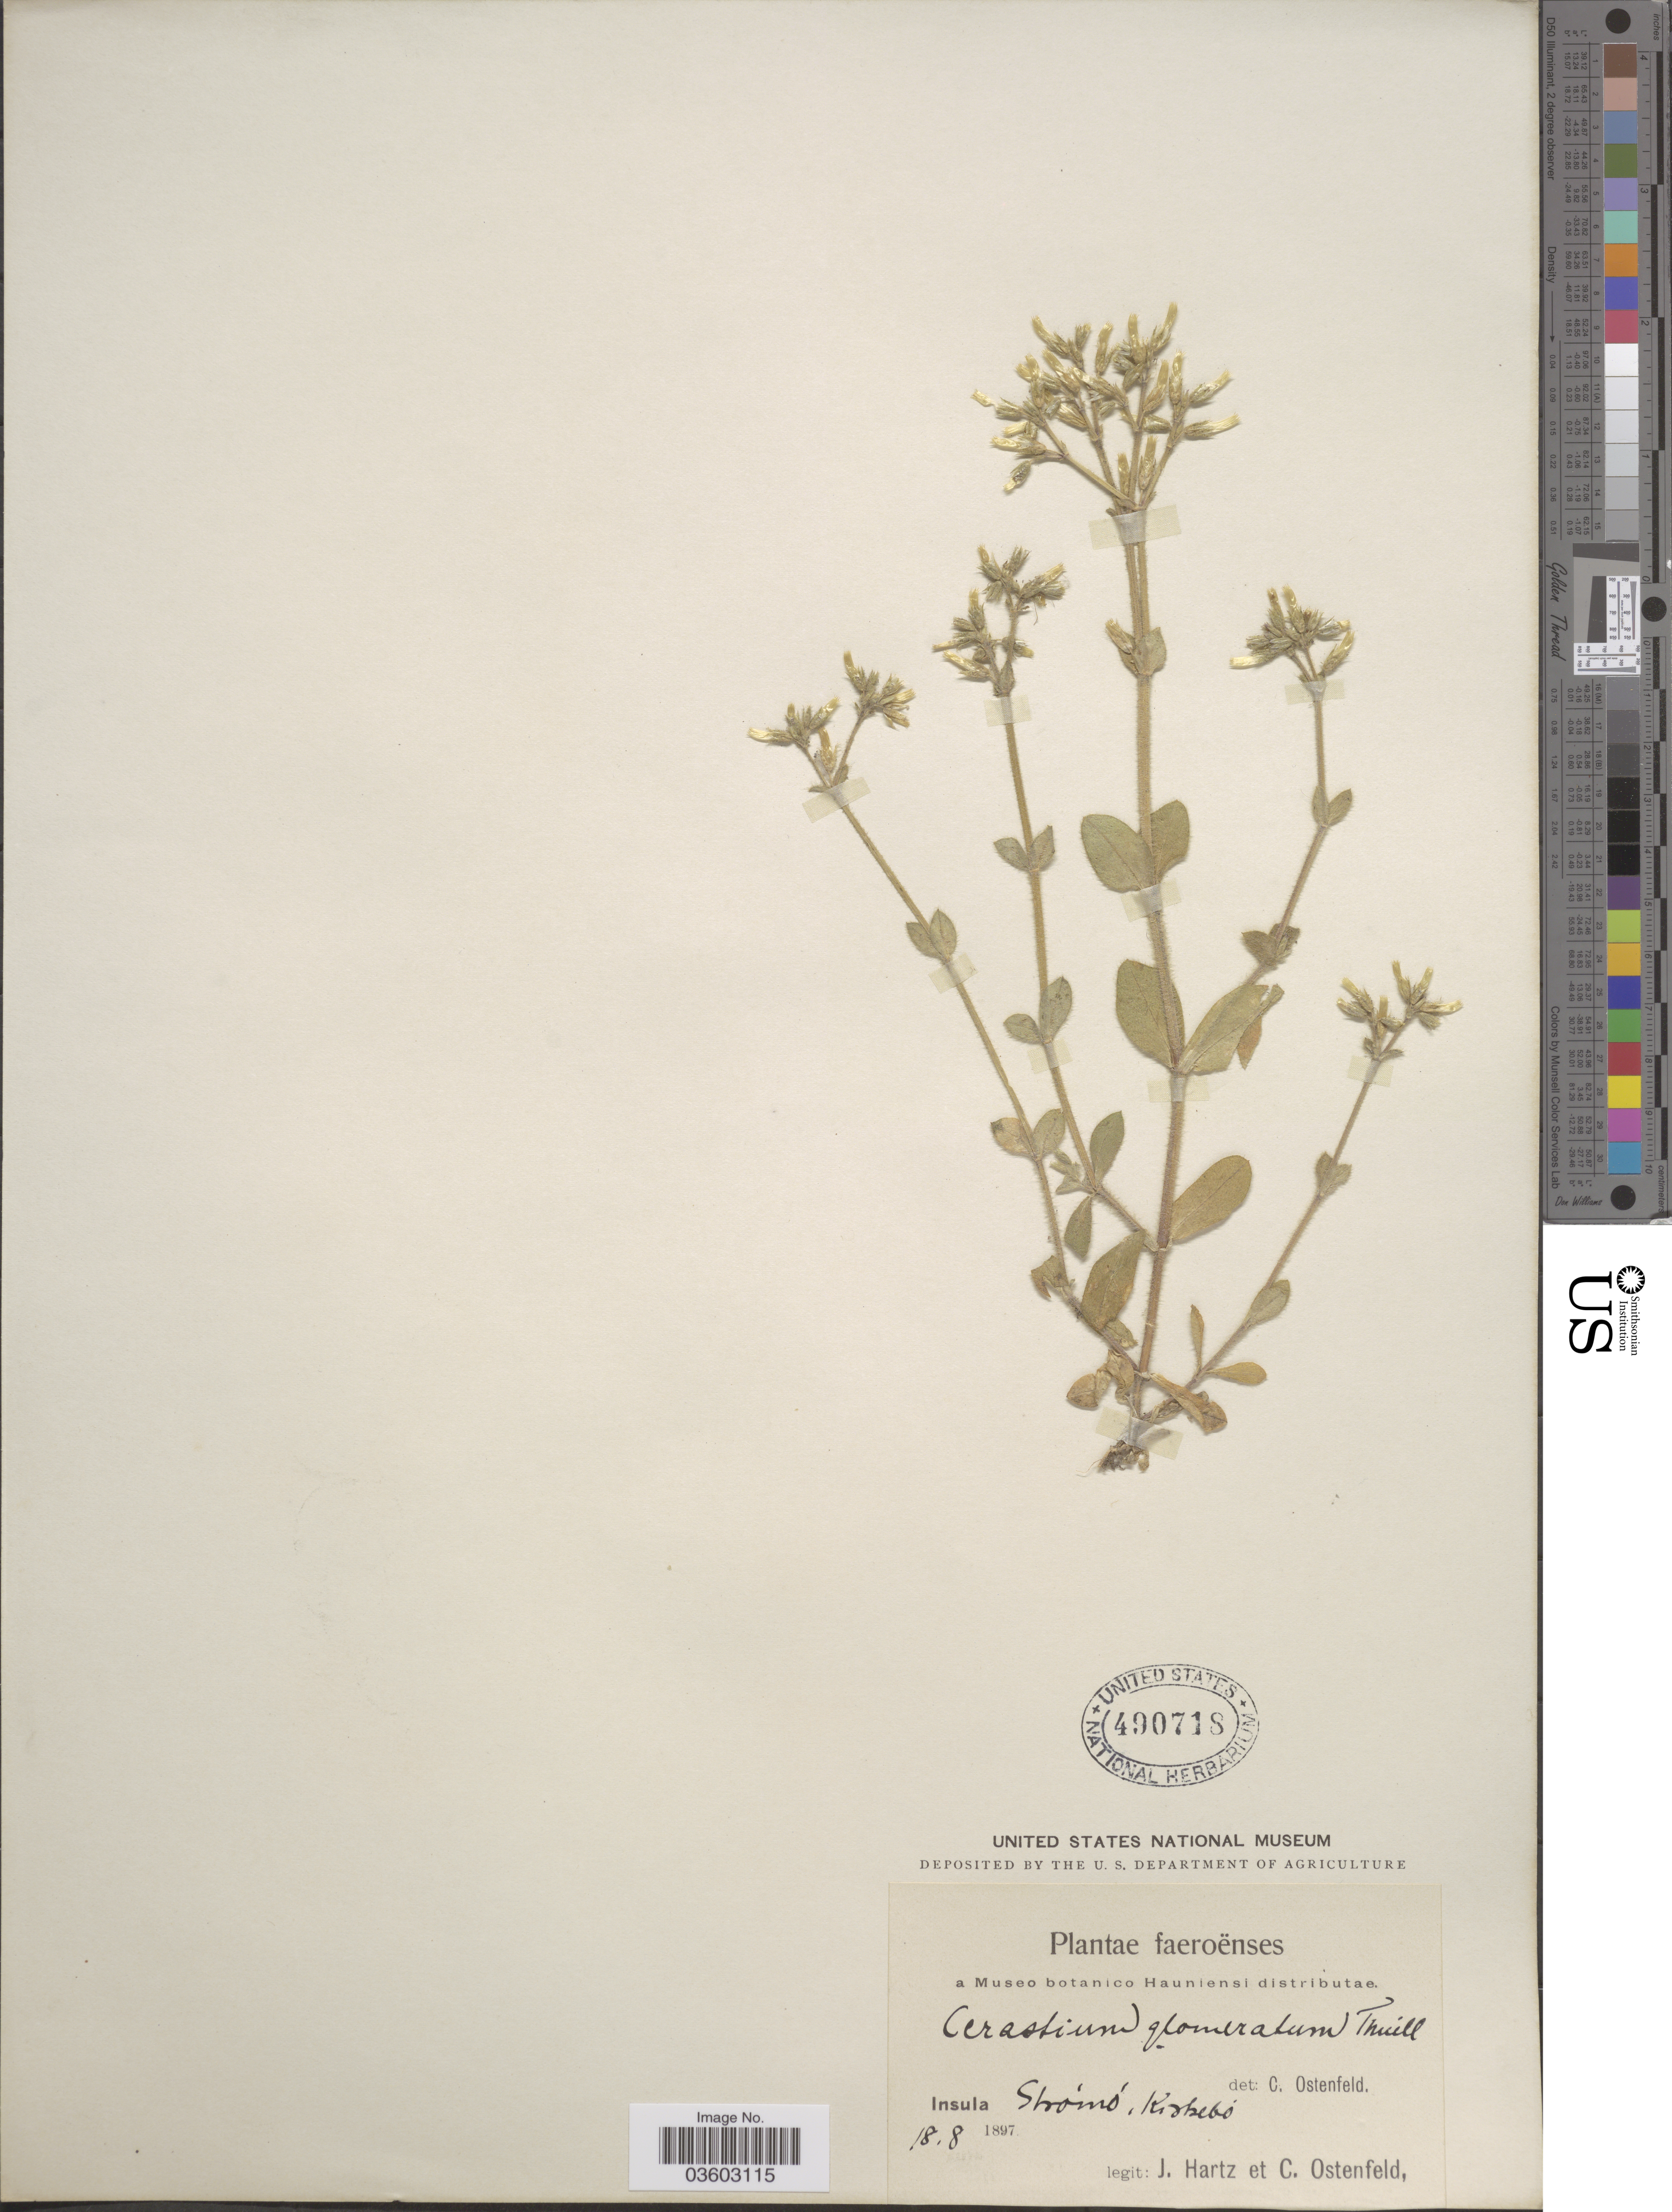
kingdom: Plantae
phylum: Tracheophyta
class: Magnoliopsida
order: Caryophyllales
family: Caryophyllaceae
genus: Cerastium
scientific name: Cerastium glomeratum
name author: Thuill.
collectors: J. Hartz & C. Ostenfeld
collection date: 1897-08-18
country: Faroe Islands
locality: Faeroënses. Insula Strómó, Kizhebó [interpreted].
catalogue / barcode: US 490718